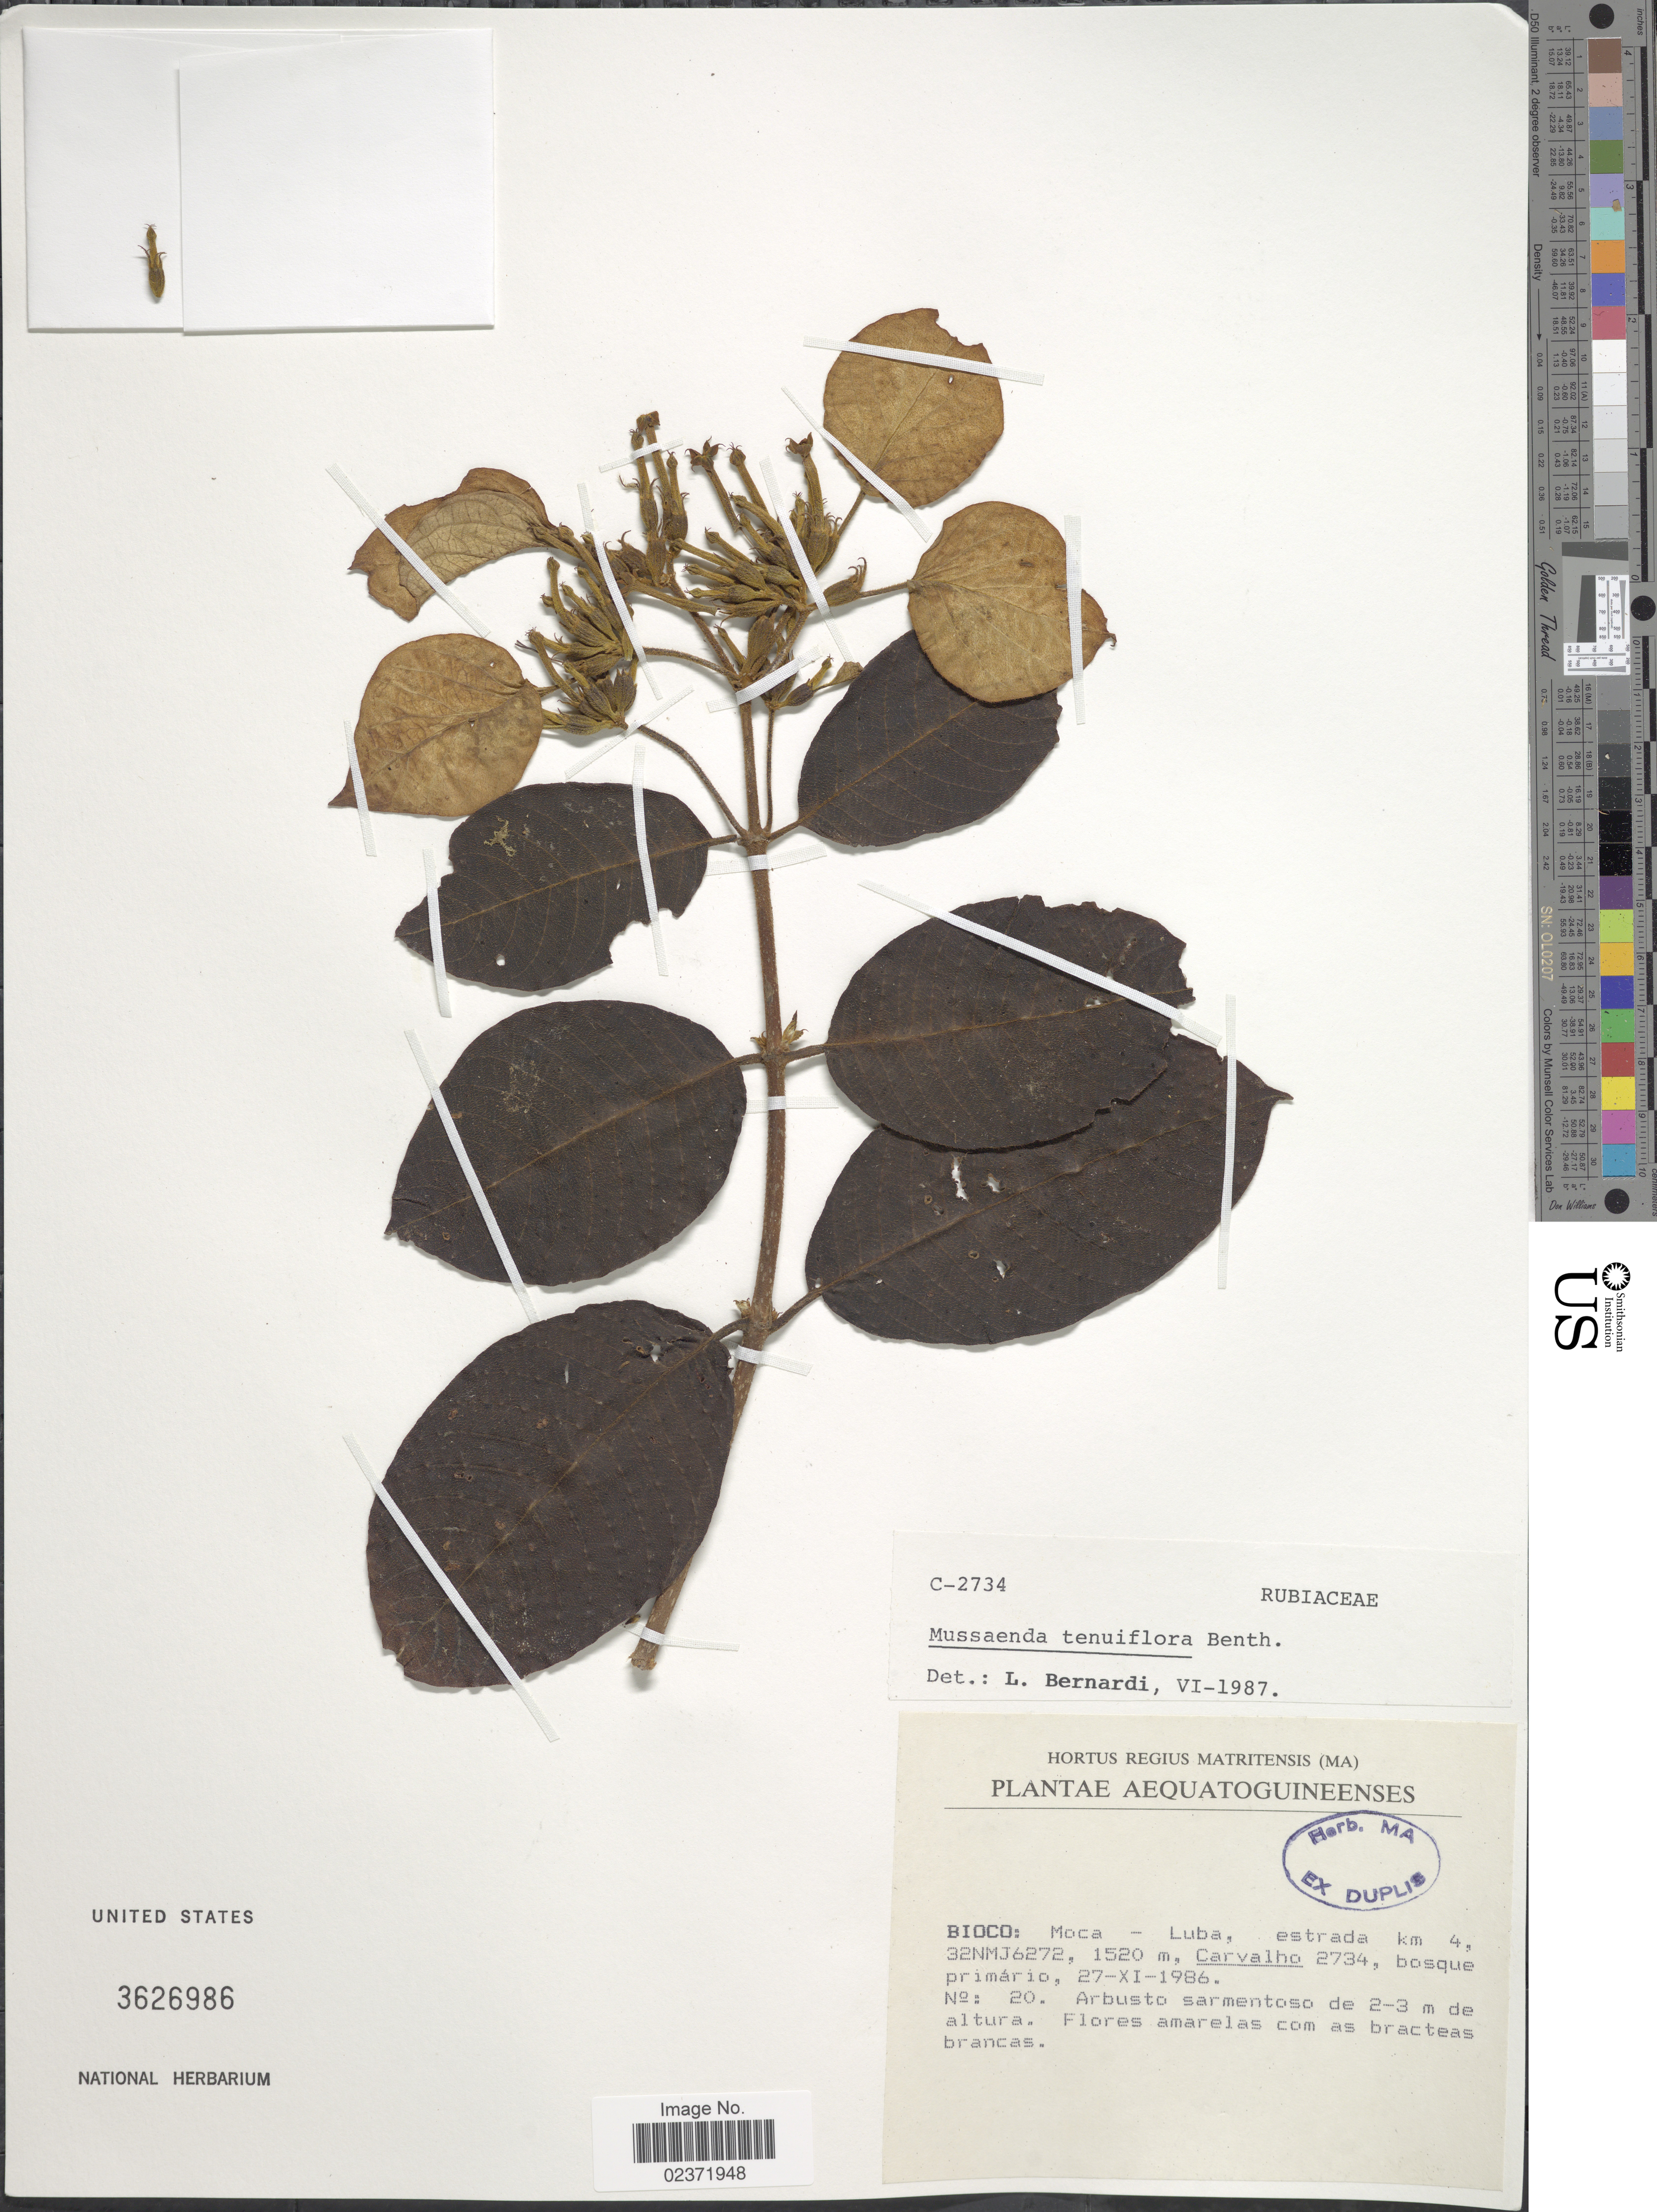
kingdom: Plantae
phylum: Tracheophyta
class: Magnoliopsida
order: Gentianales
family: Rubiaceae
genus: Mussaenda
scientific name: Mussaenda tenuiflora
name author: Benth.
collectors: Carvalho, --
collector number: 2734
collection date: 1986-11-27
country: Equatorial Guinea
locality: AequatoGuineenses, Bioco: Moca - Luba, esrrada km 4, 32NMJ6272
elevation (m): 1520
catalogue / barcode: US 3626986